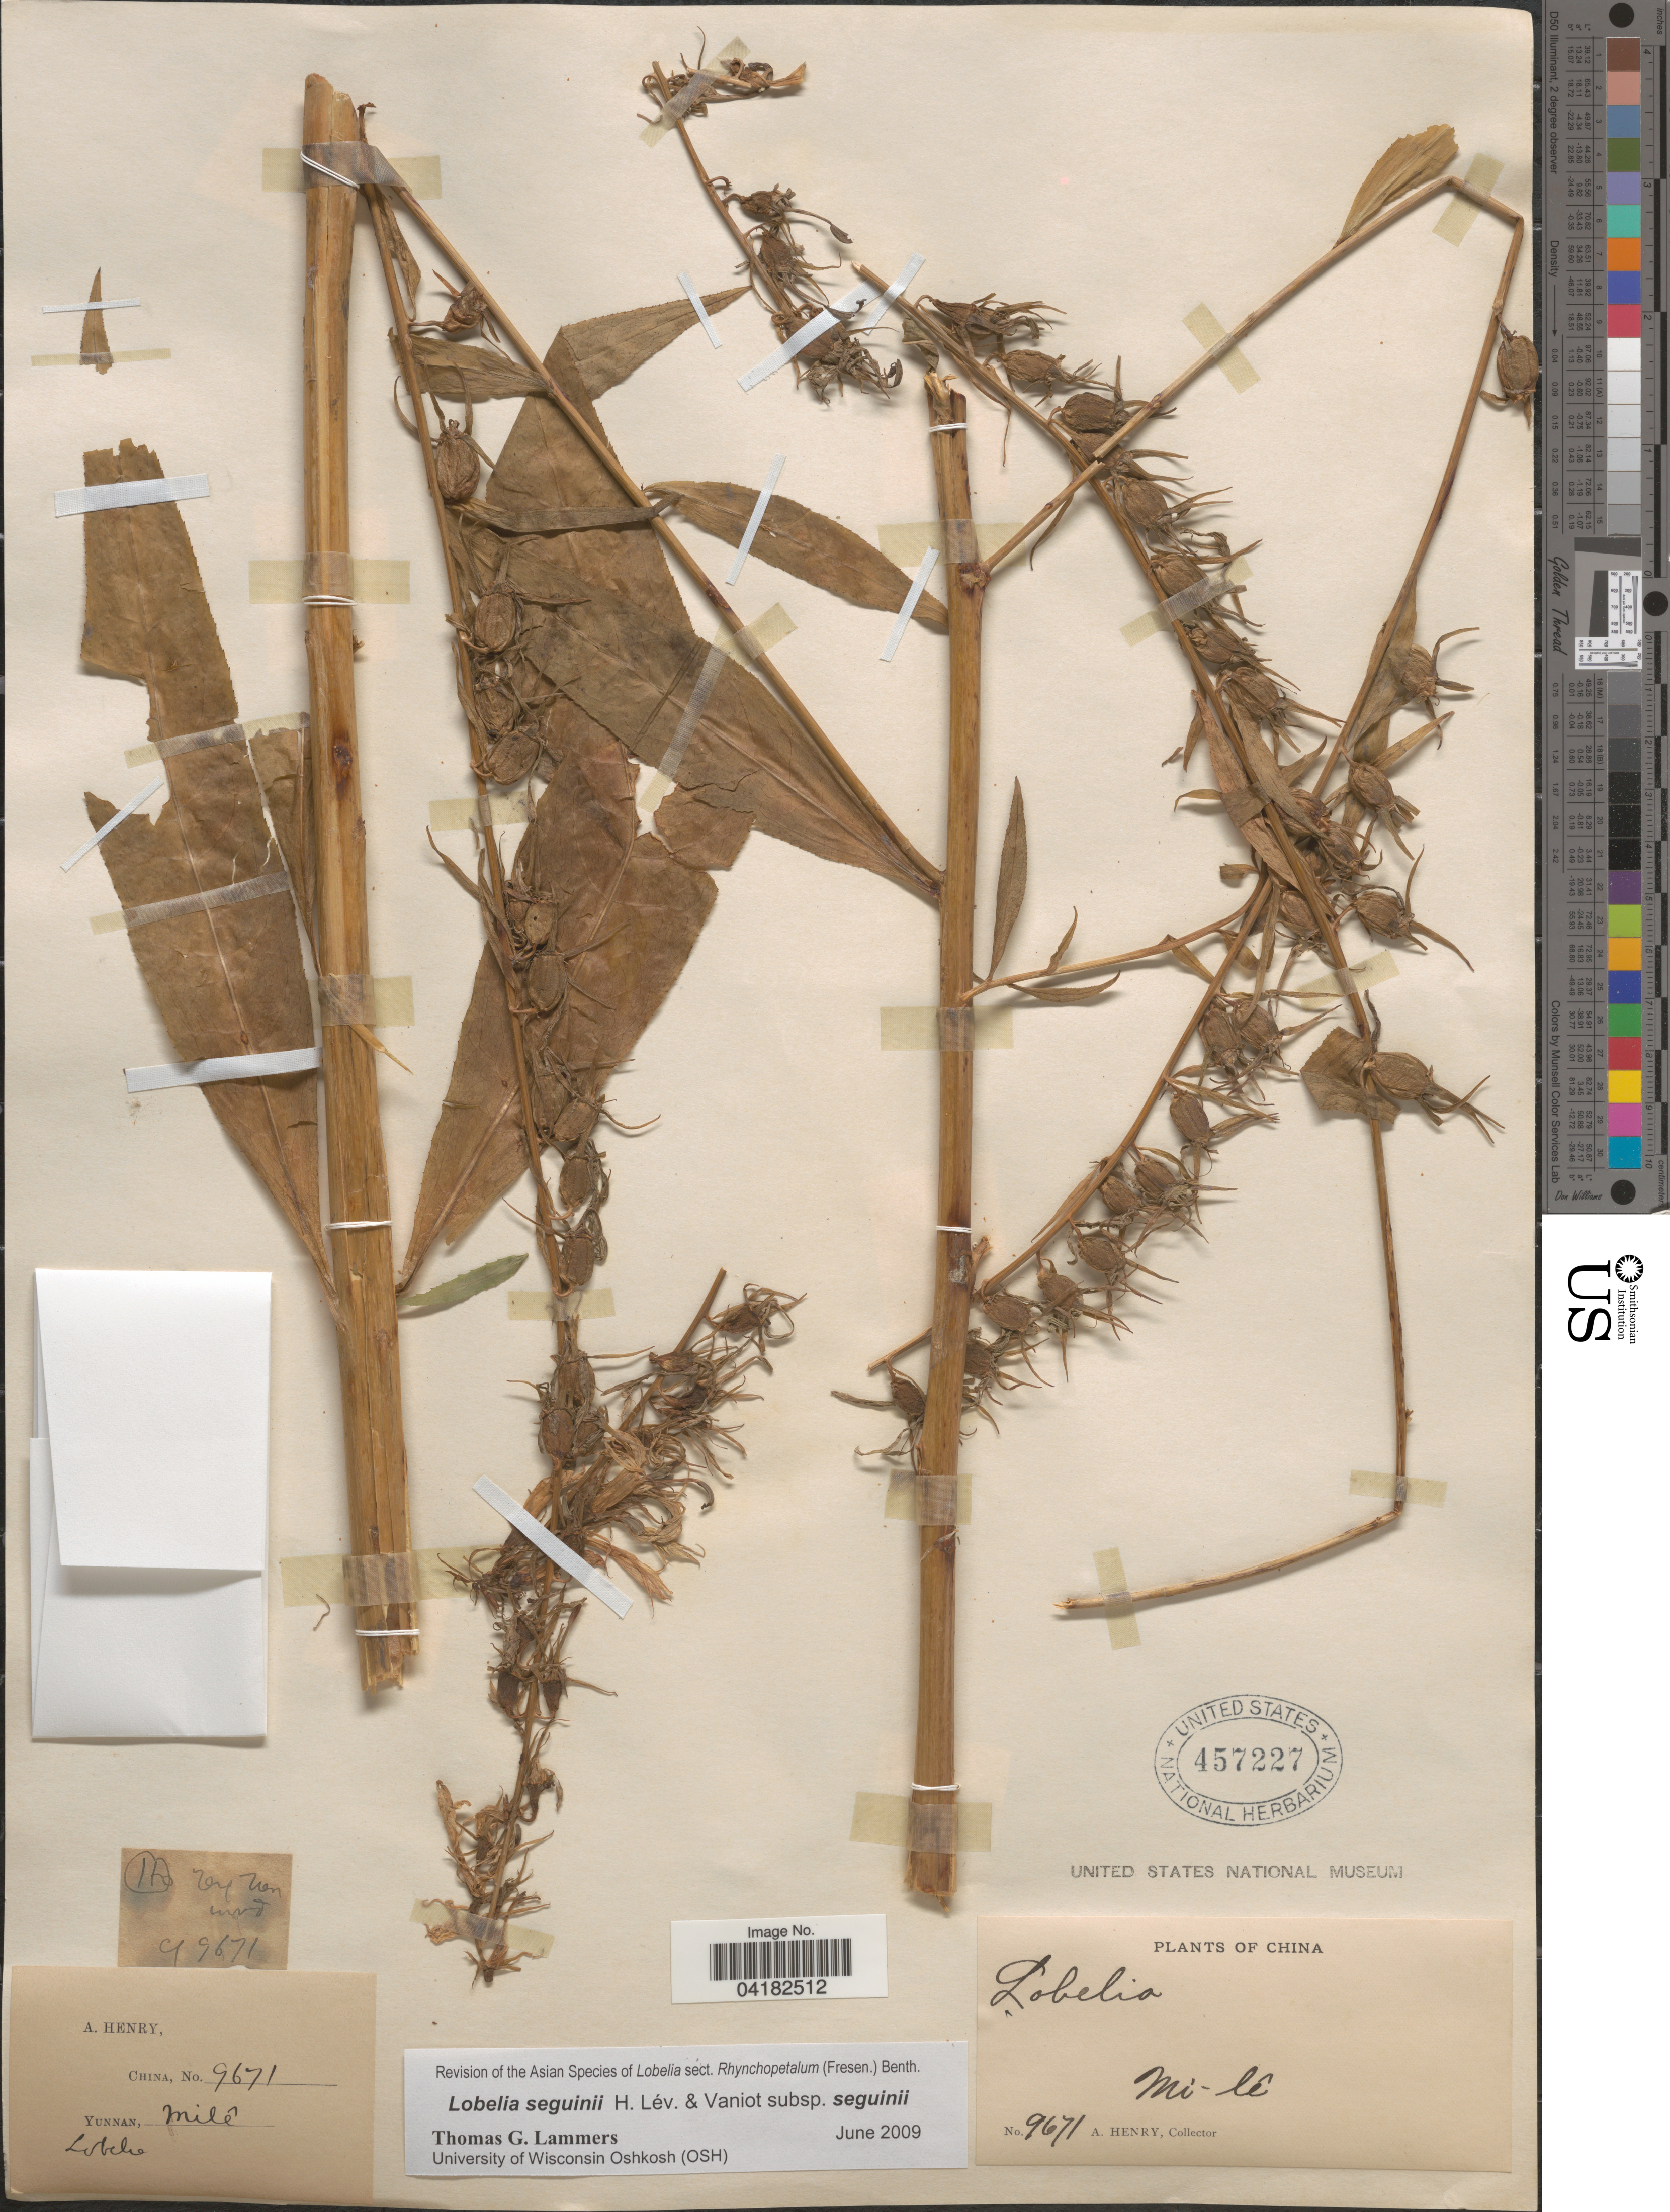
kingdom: Plantae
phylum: Tracheophyta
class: Magnoliopsida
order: Asterales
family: Campanulaceae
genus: Lobelia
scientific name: Lobelia seguinii subsp. seguinii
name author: H. Lév. & Vaniot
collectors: A. Henry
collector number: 9671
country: China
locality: Mi-lê.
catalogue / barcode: US 457227